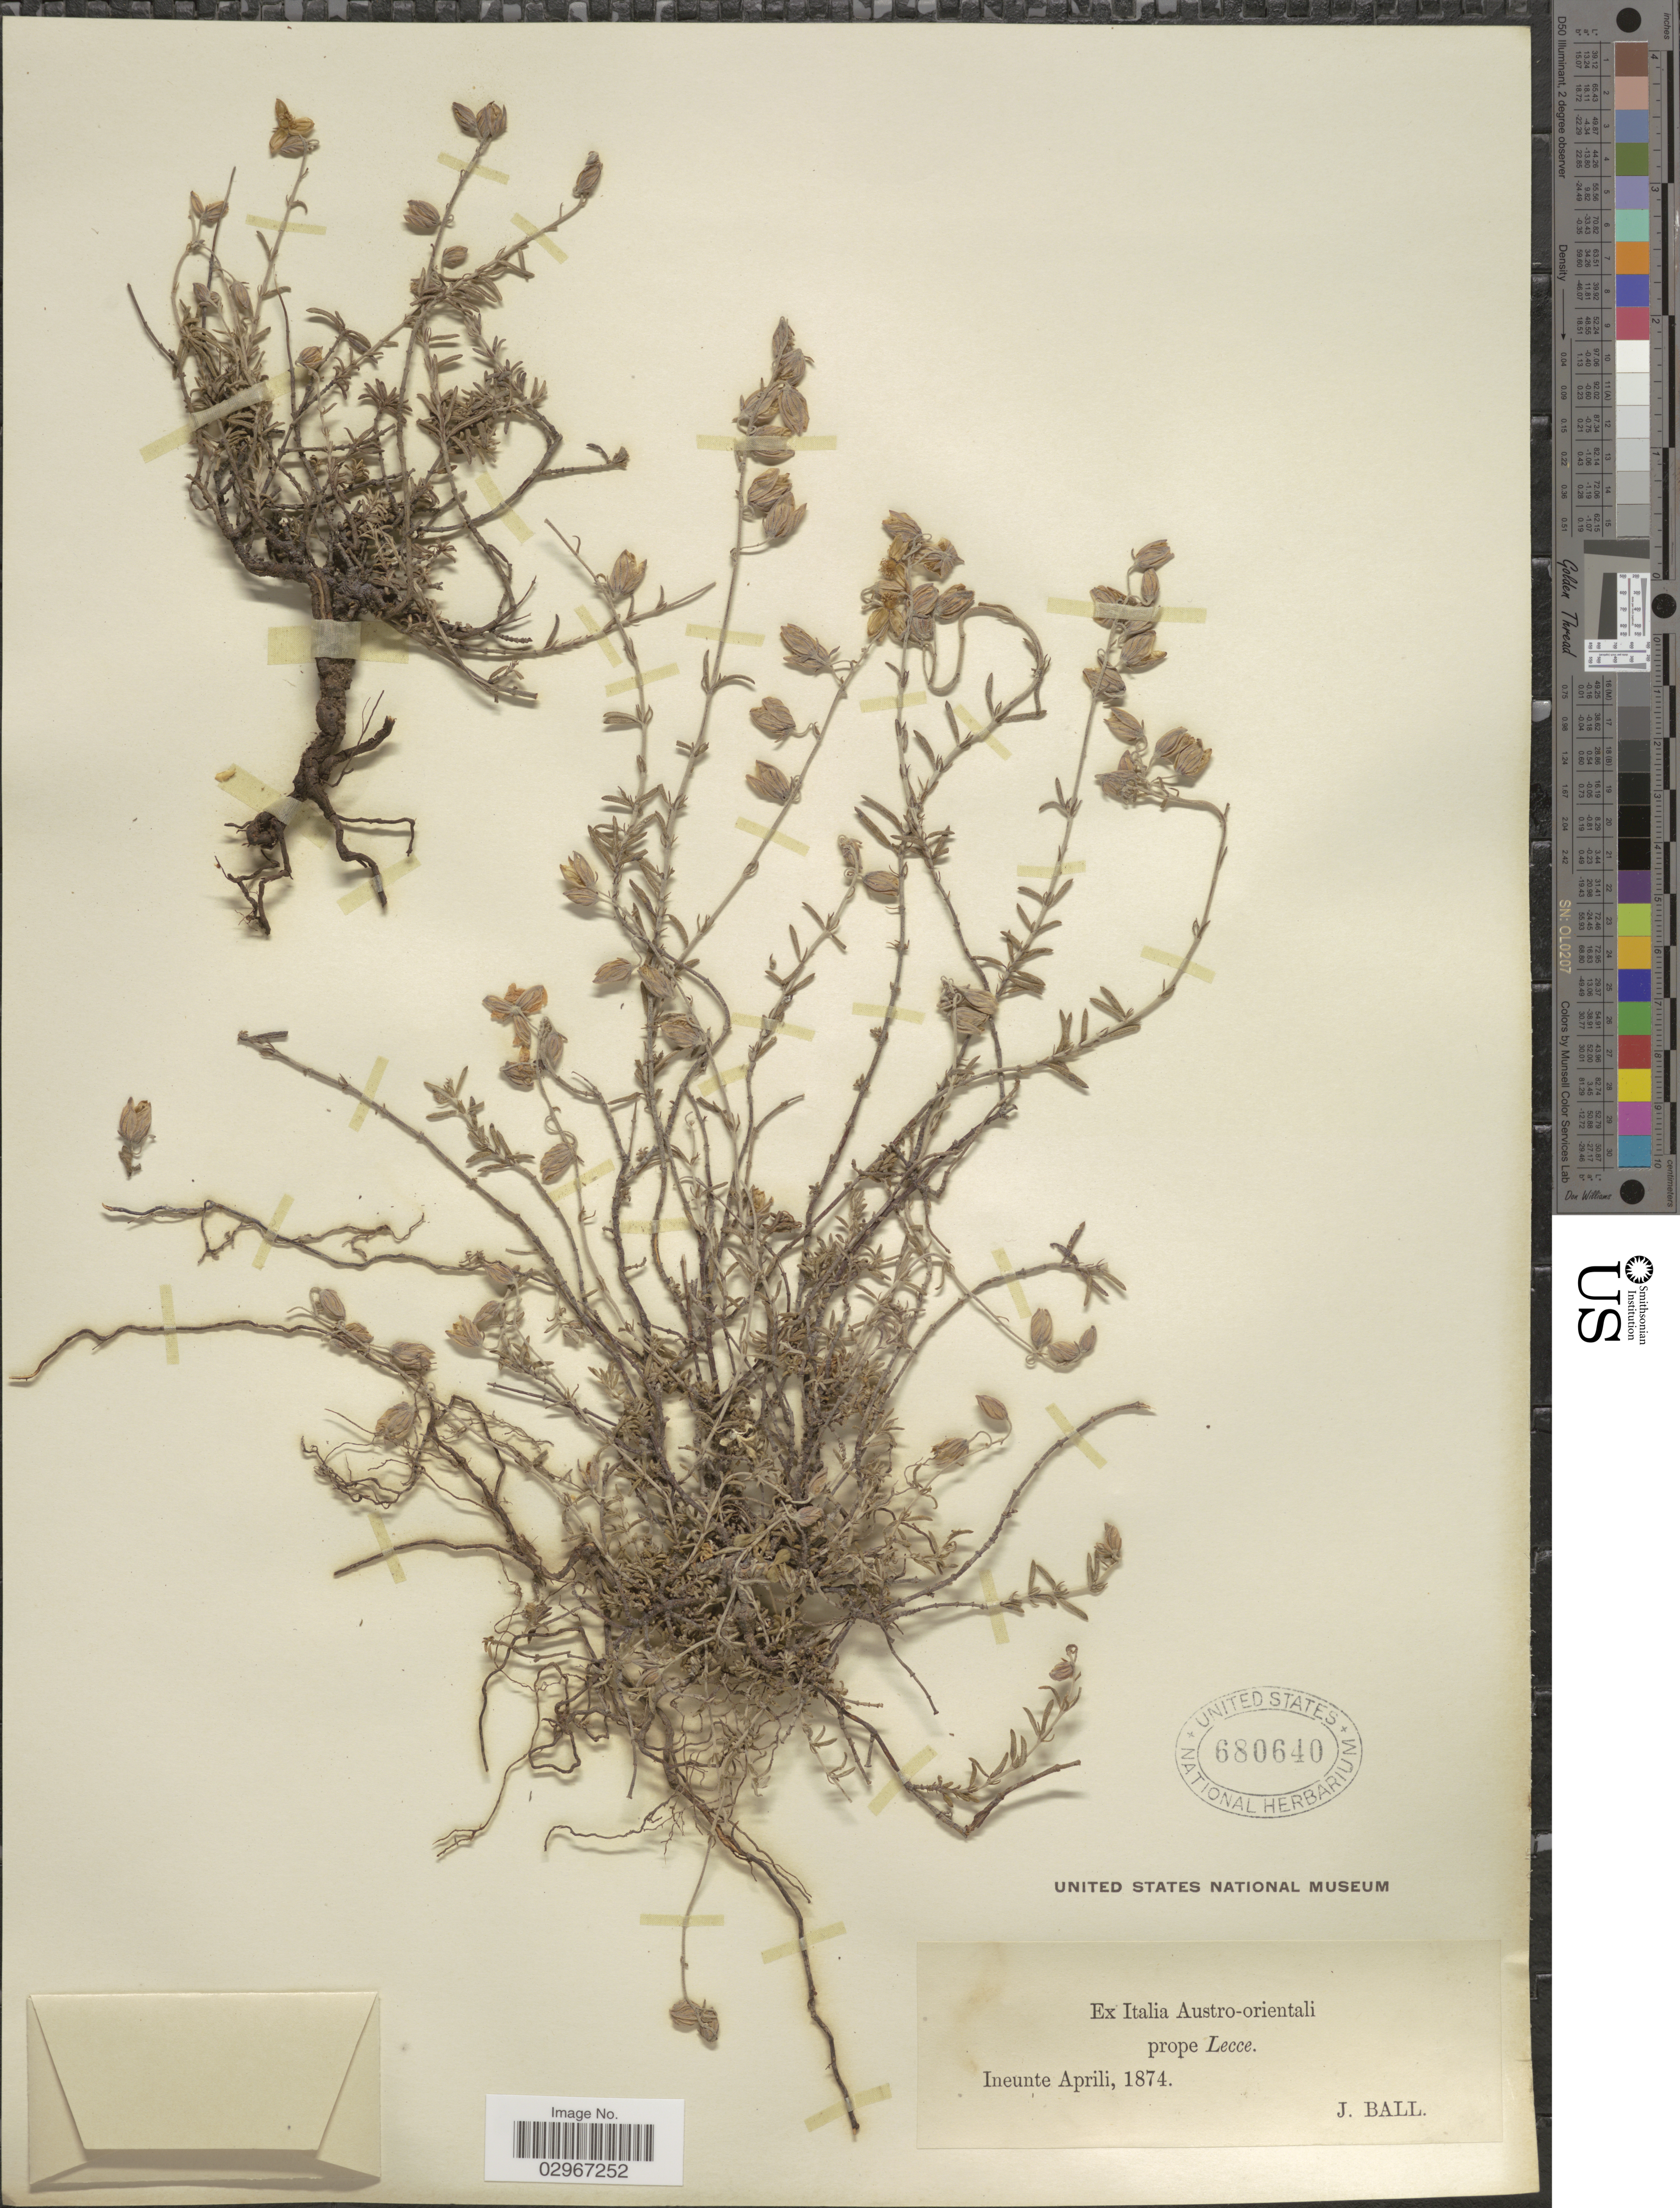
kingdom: Plantae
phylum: Tracheophyta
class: Magnoliopsida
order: Malvales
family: Cistaceae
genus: Helianthemum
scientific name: Helianthemum sp.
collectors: J. Ball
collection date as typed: Ineunte Aprili, 1874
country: Italy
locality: Ex Italia Austro-orientali prope Lecce.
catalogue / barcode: US 680640